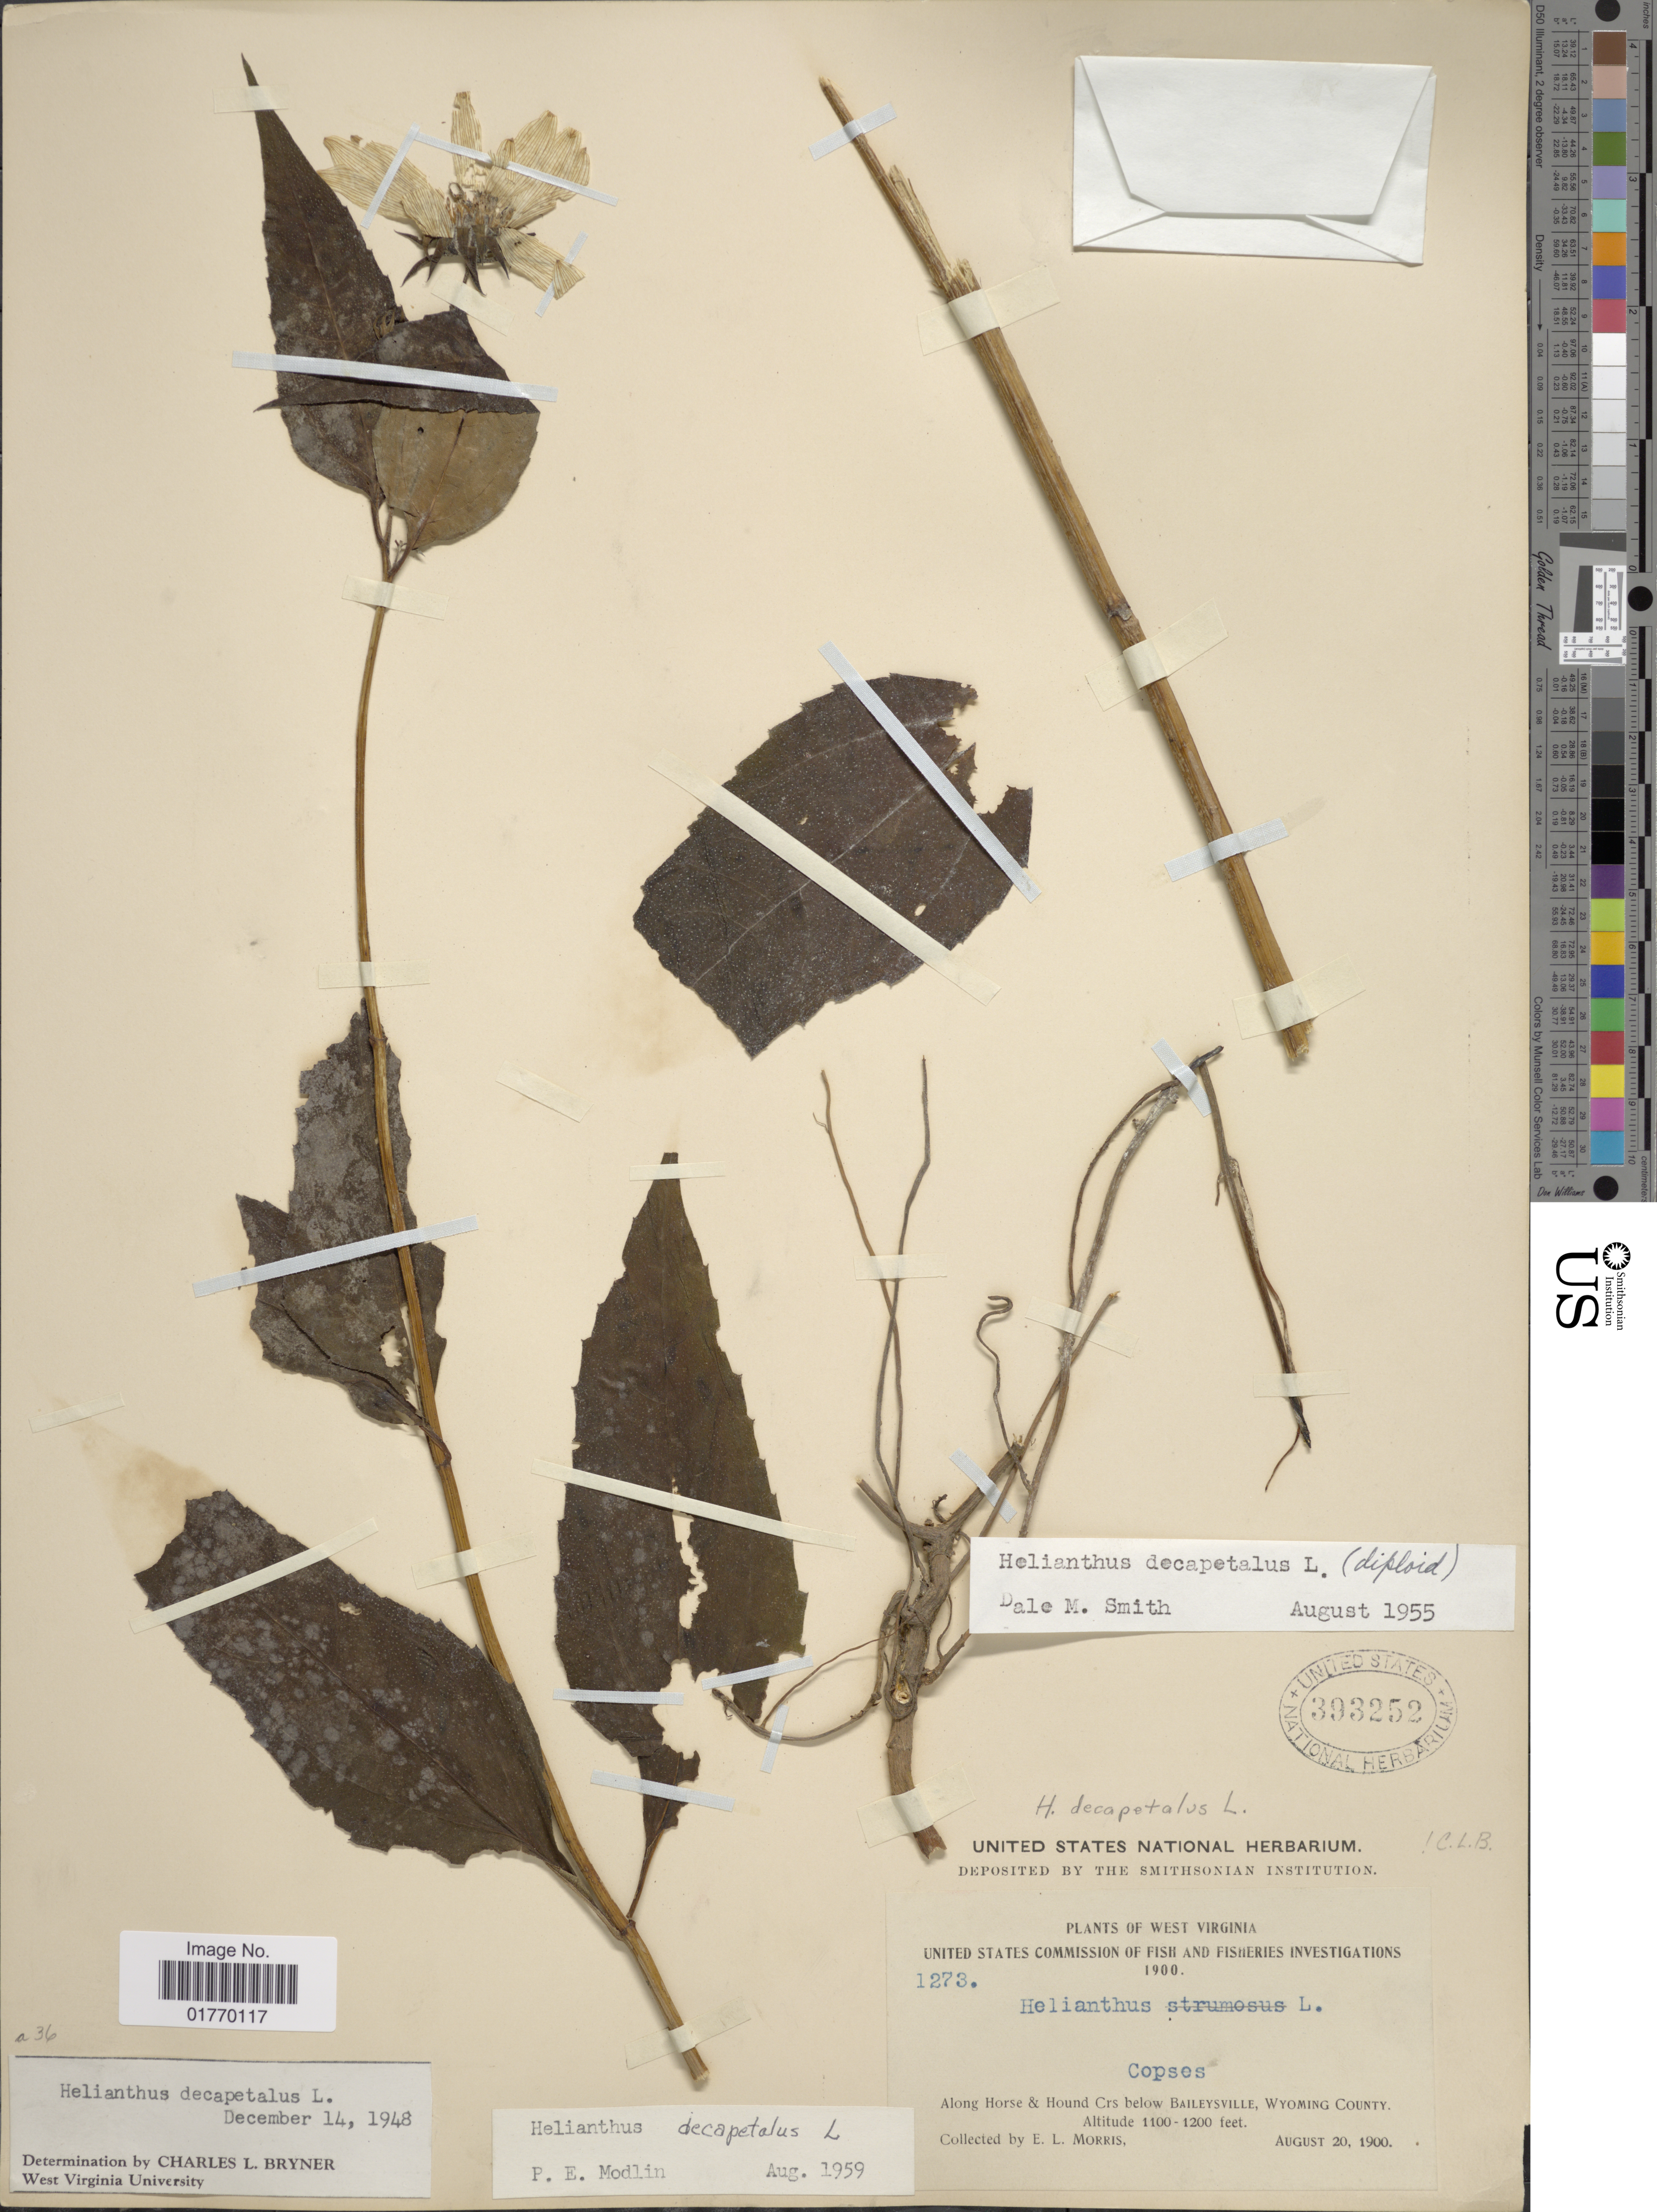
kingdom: Plantae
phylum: Tracheophyta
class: Magnoliopsida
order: Asterales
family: Asteraceae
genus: Helianthus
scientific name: Helianthus decapetalus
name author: L.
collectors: E. Morris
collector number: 1273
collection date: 1900-08-20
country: United States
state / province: West Virginia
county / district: Wyoming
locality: Along Horse & Hound Crs below Baileysville, Wyoming County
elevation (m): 335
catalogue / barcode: US 393252